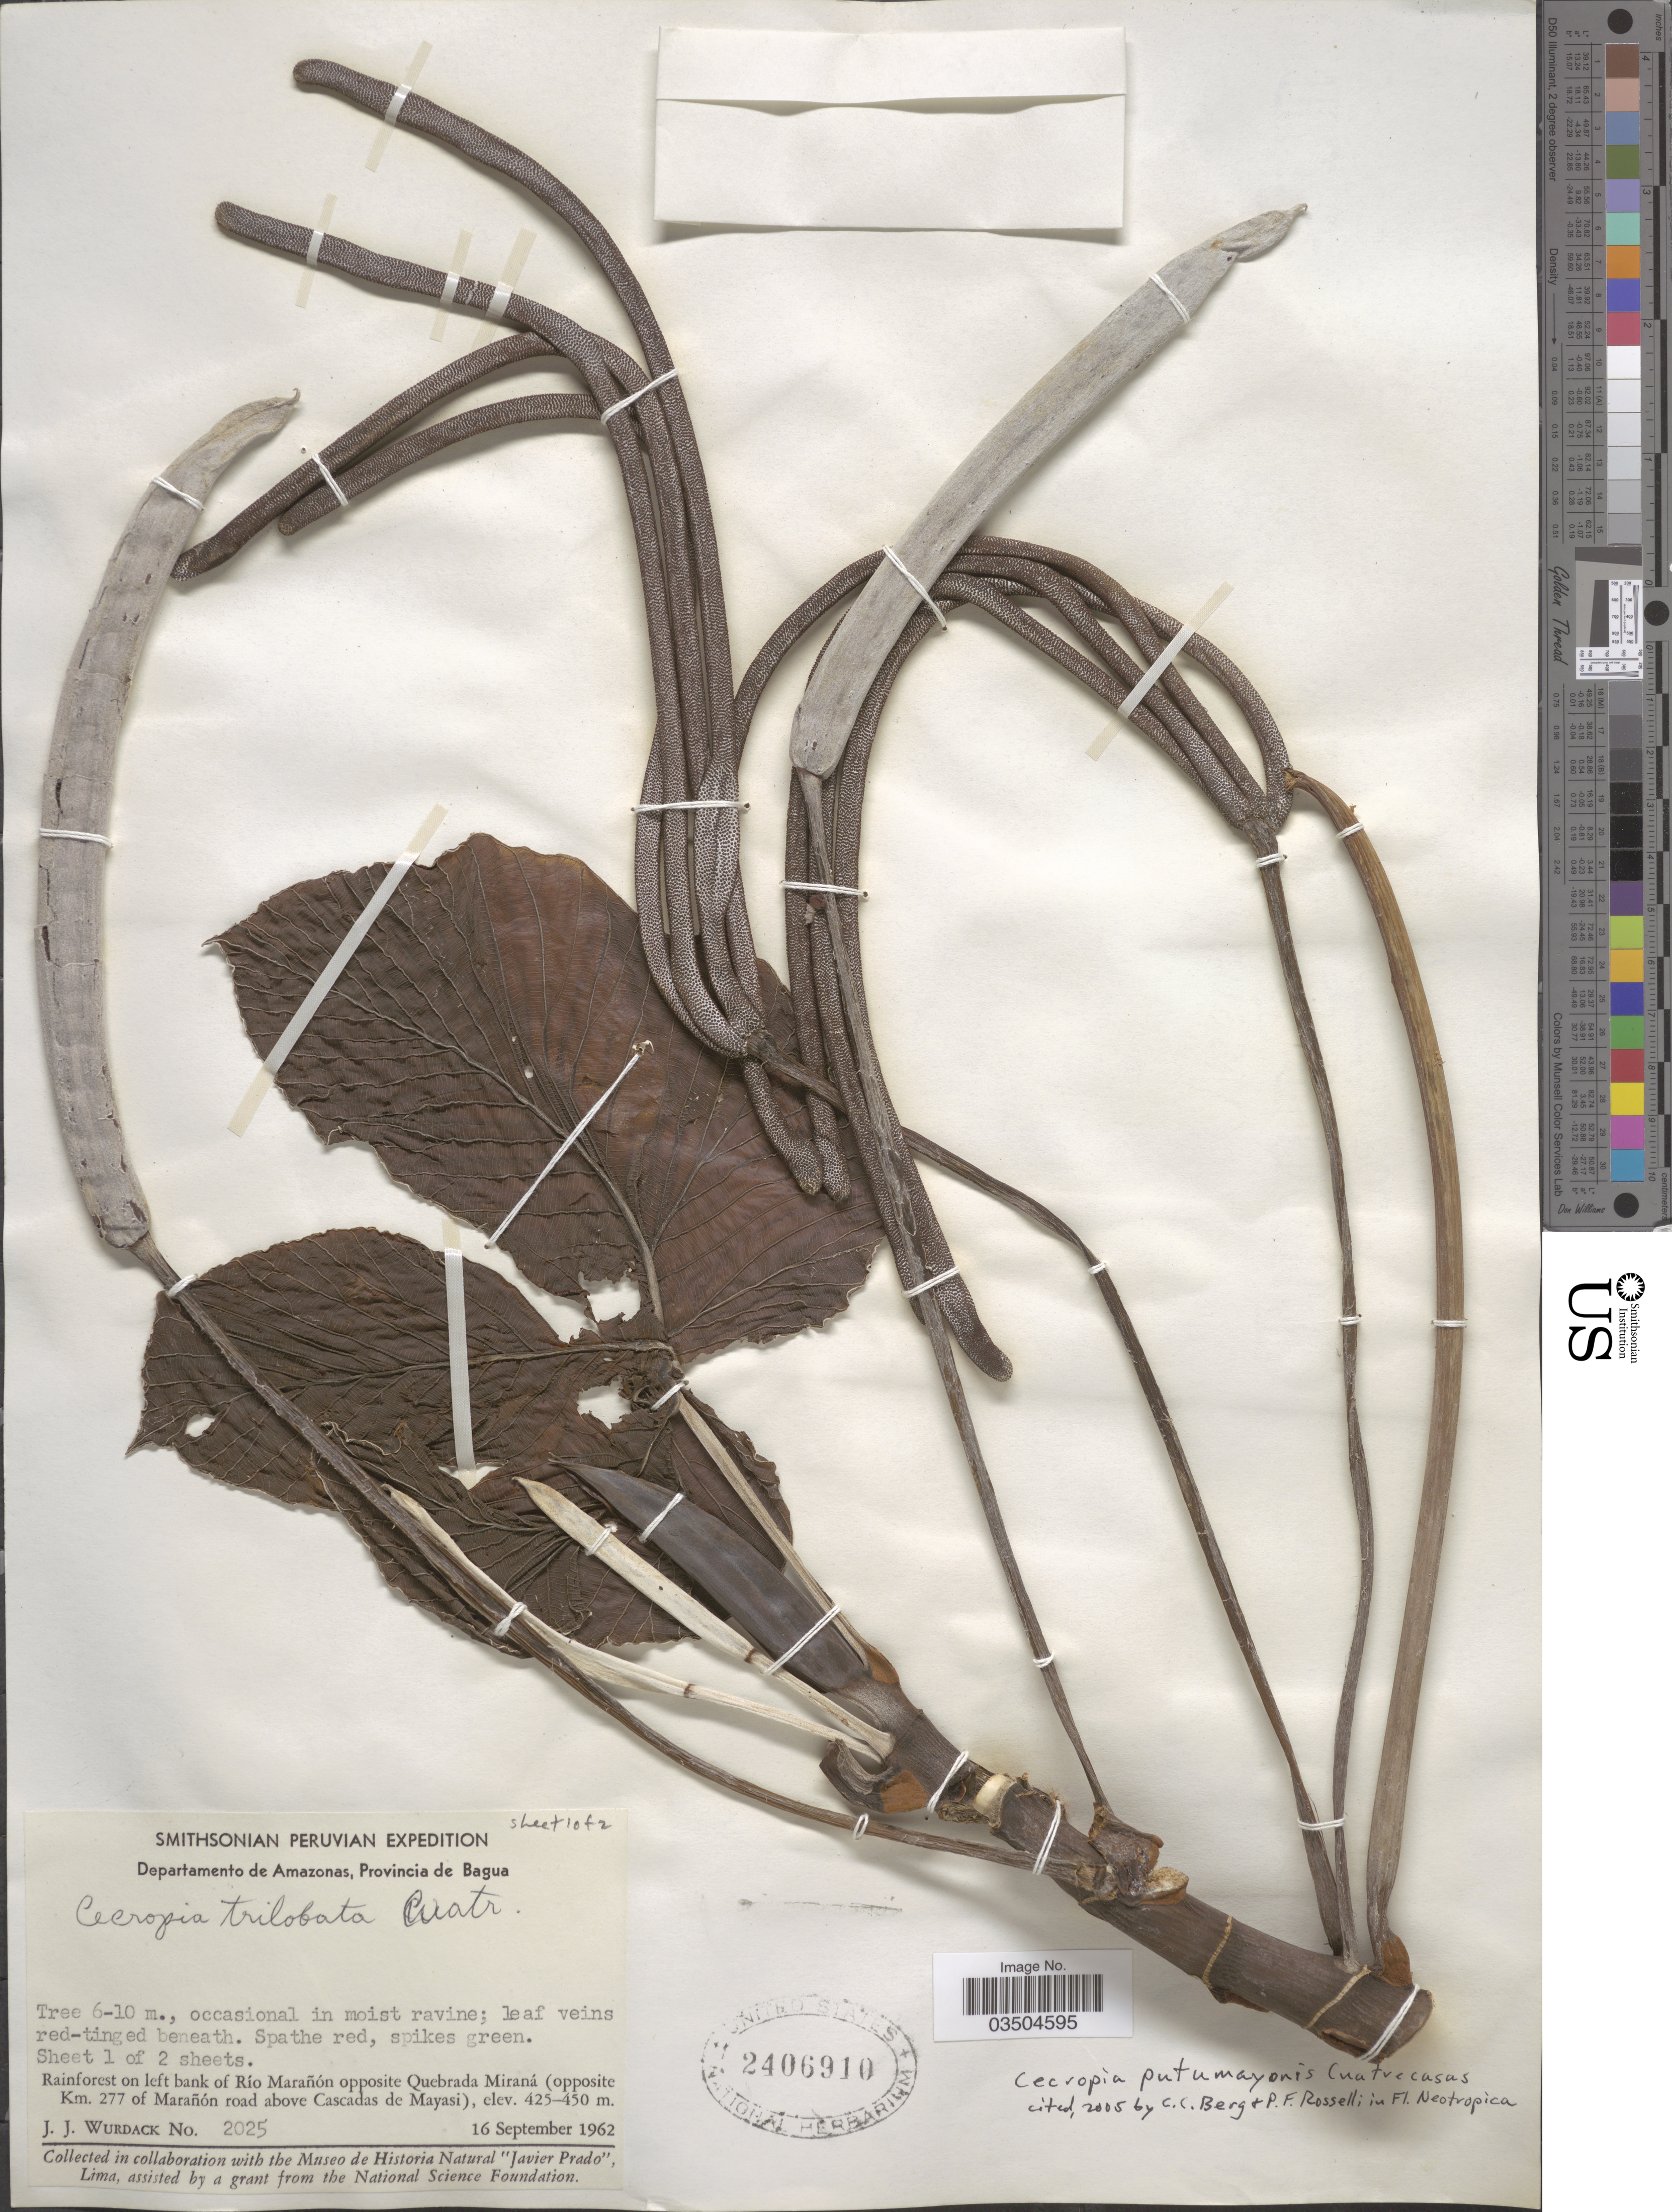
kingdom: Plantae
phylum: Tracheophyta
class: Magnoliopsida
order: Rosales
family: Urticaceae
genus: Cecropia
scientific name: Cecropia putumayonis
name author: Cuatrec.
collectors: J. J. Wurdack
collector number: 2025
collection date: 1962-09-16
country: Peru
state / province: Amazonas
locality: Departamento de Amazonas, Provincia de Bagua. Rainforest on left bank of Río Marañón opposite Quebrada Miraná (opposite Km. 277 of Marañón road above Cascadas de Mayasi).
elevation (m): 425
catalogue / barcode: US 2406910